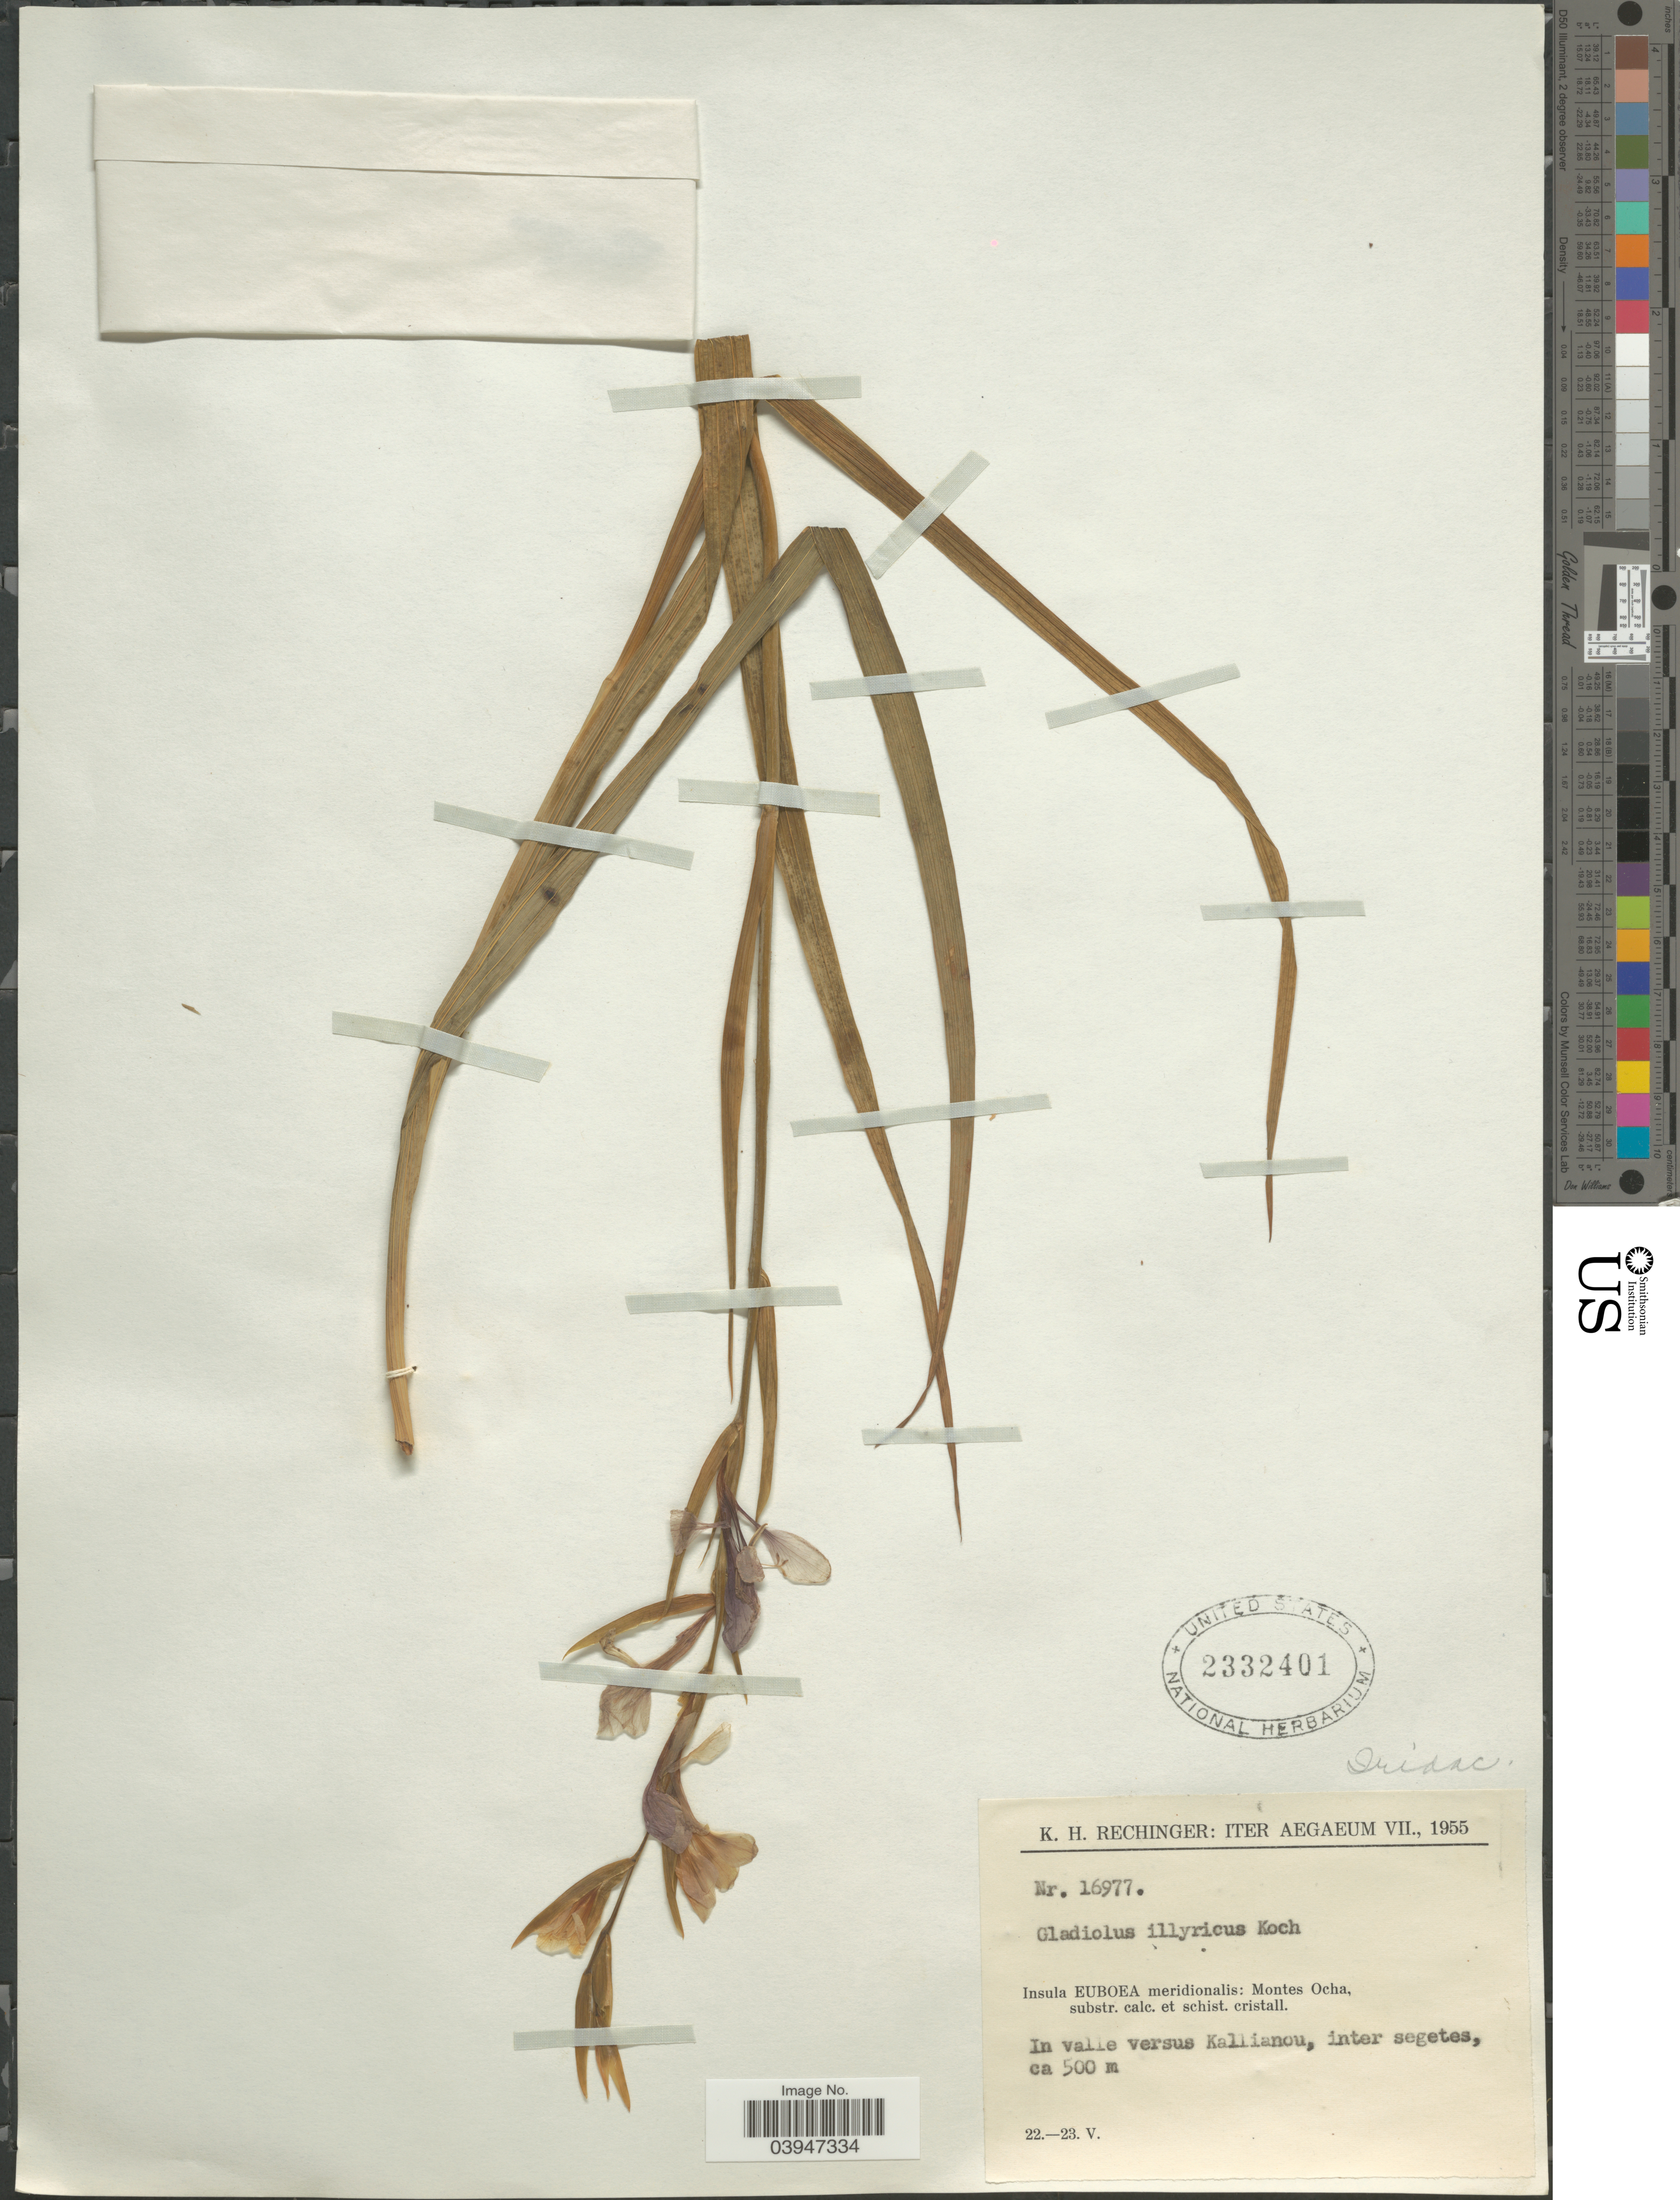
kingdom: Plantae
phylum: Tracheophyta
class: Liliopsida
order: Asparagales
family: Iridaceae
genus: Gladiolus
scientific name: Gladiolus illyricus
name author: W.D.J. Koch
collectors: K. H. Rechinger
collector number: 16977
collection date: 1955-05-22/1955-05-23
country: Greece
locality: Aegaeum. Insula Euboea meridionalis: Montes Ocha, substr. calc. et schist. cristall. In valle versus Kallianou, inter segetes.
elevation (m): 500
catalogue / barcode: US 2332401